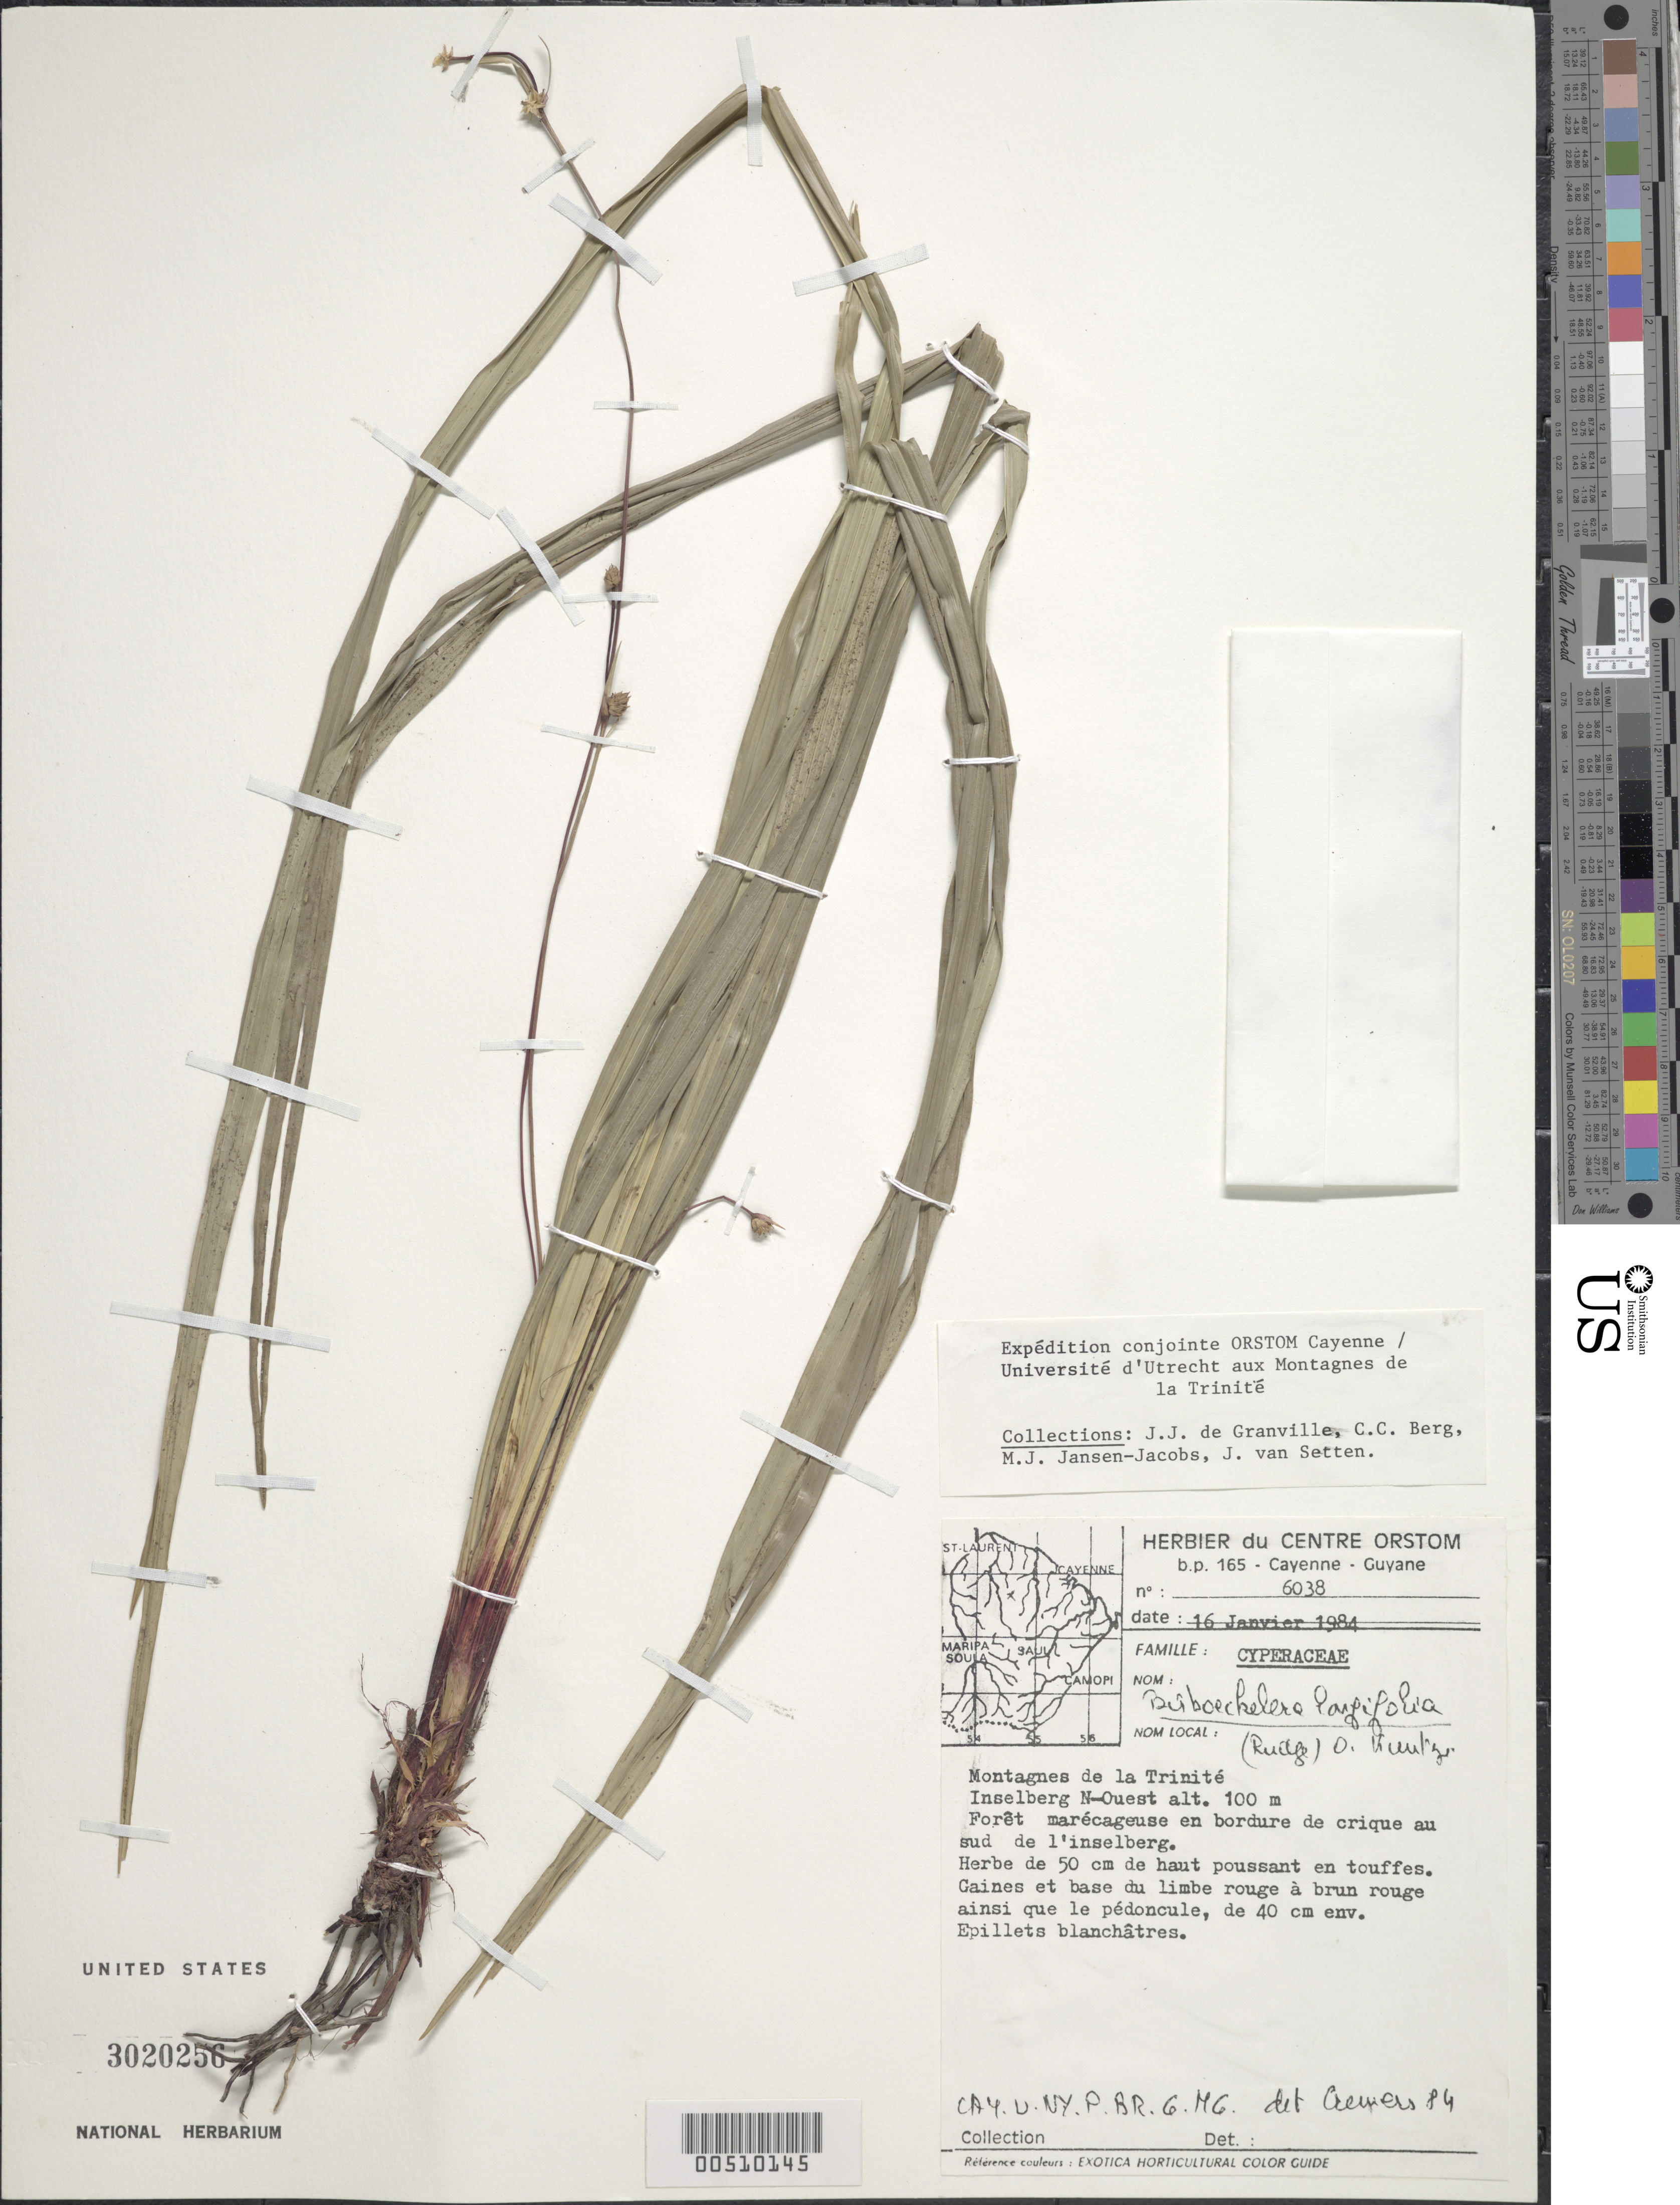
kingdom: Plantae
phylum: Tracheophyta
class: Liliopsida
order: Poales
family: Cyperaceae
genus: Bisboeckelera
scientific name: Bisboeckelera longifolia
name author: (Rudge) Kuntze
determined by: Cremers, Georges A.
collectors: J.-J. de Granville, C. C. Berg, M. J. Jansen-Jacobs & J. van Setten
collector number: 6038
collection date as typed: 16 Jan 1984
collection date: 1984-01-16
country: French Guiana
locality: Montagnes de la Trinite, Inselberg N-Ouest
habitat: Forêt marecageuse en bordure de crique au sud de l'inselberg.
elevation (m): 100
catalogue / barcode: US 3020256